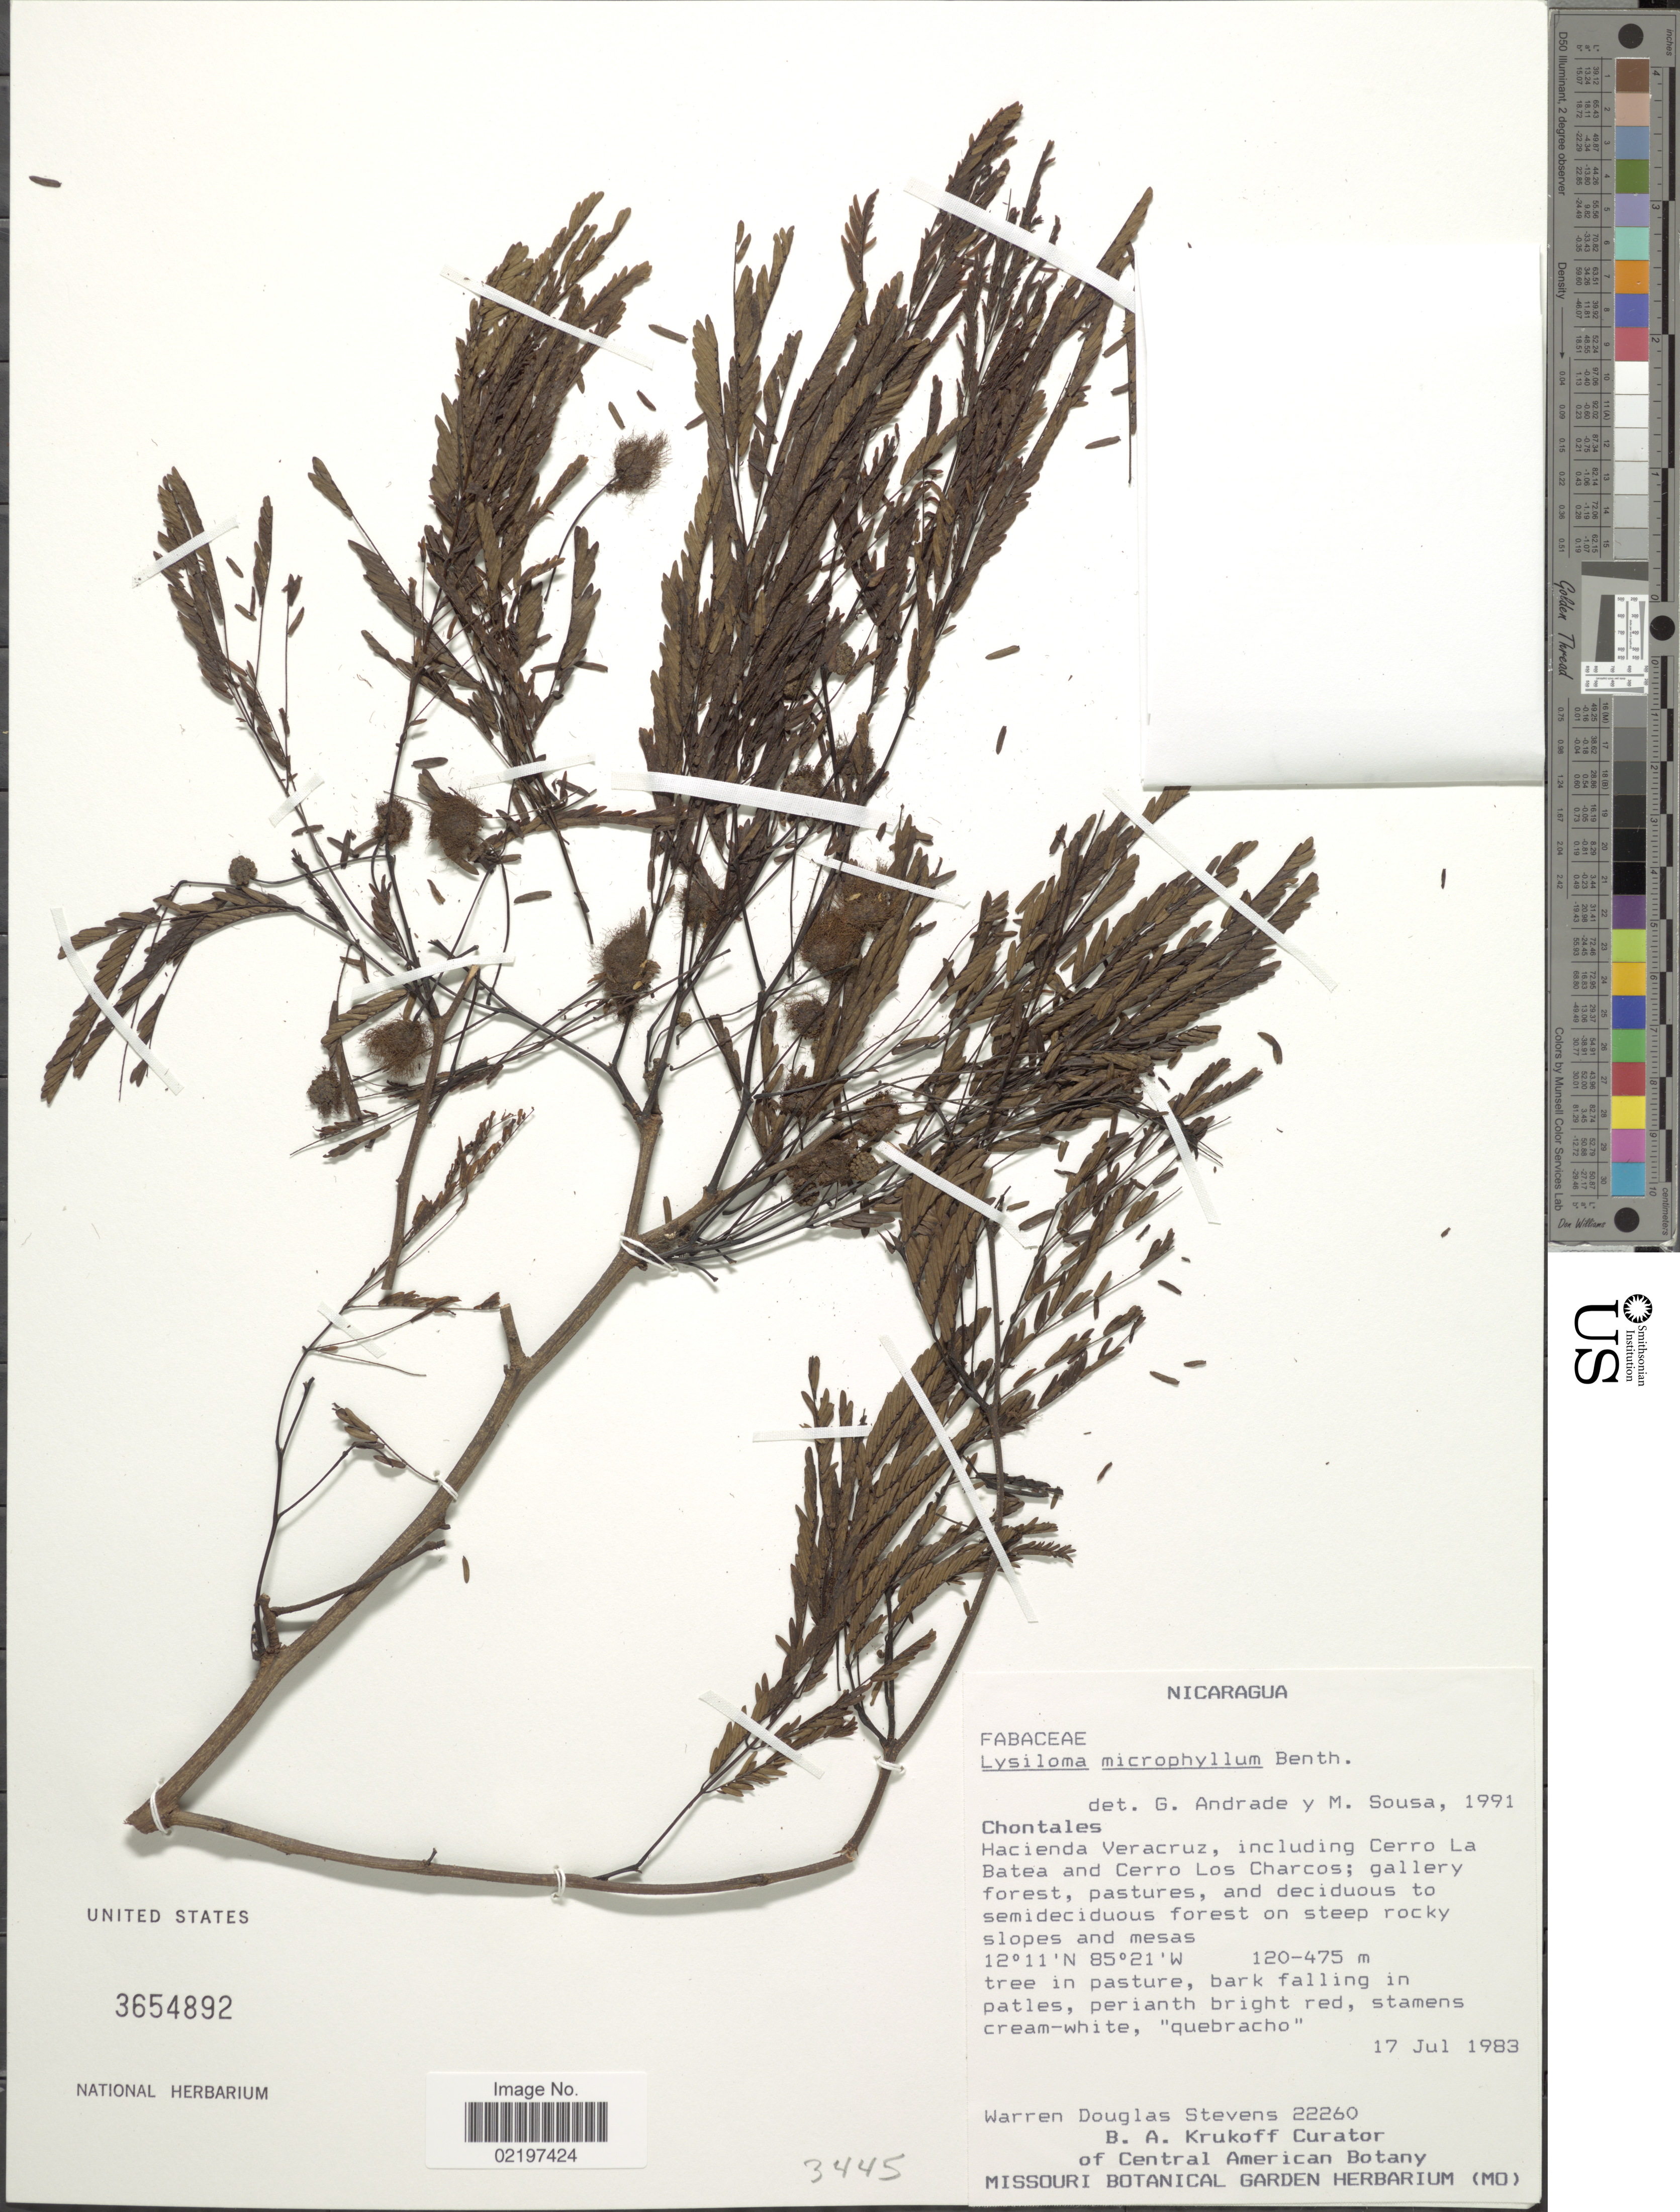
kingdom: Plantae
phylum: Tracheophyta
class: Magnoliopsida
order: Fabales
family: Fabaceae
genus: Lysiloma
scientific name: Lysiloma microphyllum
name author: Benth.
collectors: W. D. Stevens & B. A. Krukoff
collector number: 22260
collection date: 1983-07-17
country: Nicaragua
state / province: Chontales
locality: Hacienda Veracruz, including Cerro La Batea and Cerro Los Charcos; gallery forest, pastures, on steep rocky slopes and mesas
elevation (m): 120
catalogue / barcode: US 3654892